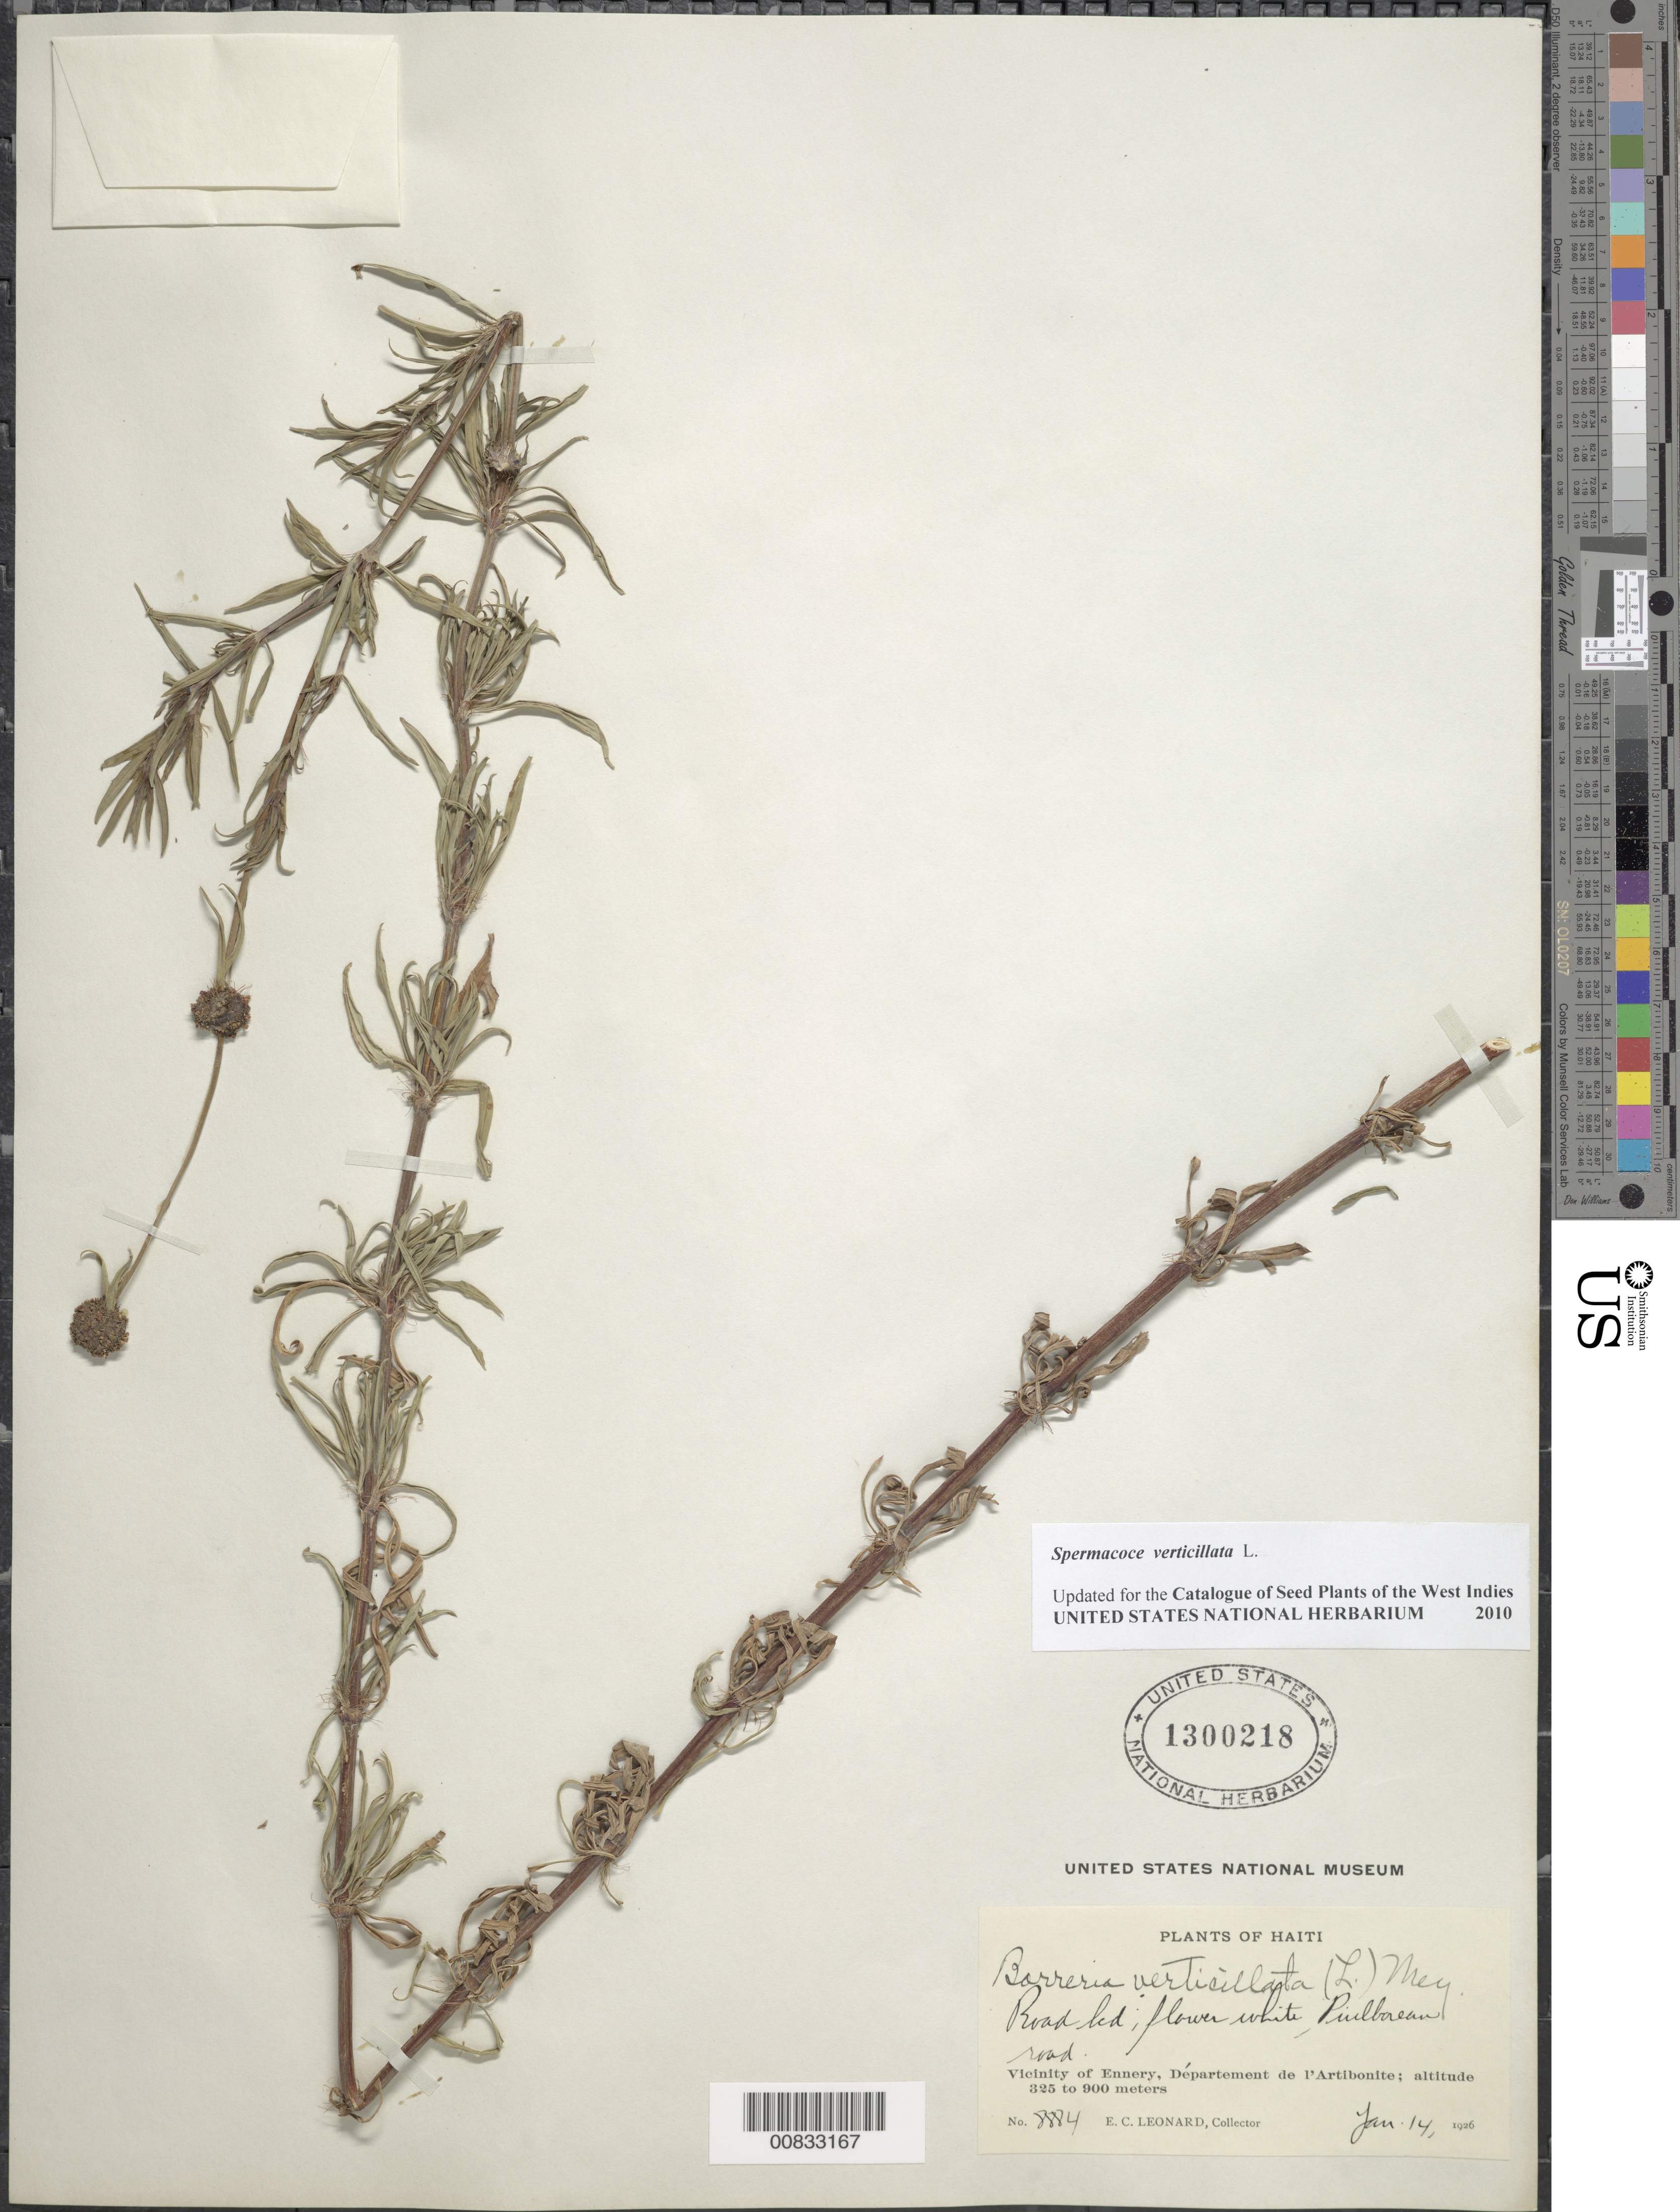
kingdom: Plantae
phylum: Tracheophyta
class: Magnoliopsida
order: Gentianales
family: Rubiaceae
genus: Spermacoce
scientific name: Spermacoce verticillata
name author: L.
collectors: E. C. Leonard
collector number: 8884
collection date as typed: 14 Jan 1926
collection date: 1926-01-14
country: Haiti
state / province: Artibonite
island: Hispaniola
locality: Vicinity of Ennery, Puilboreau road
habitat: Road bed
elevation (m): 325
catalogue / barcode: US 1300218